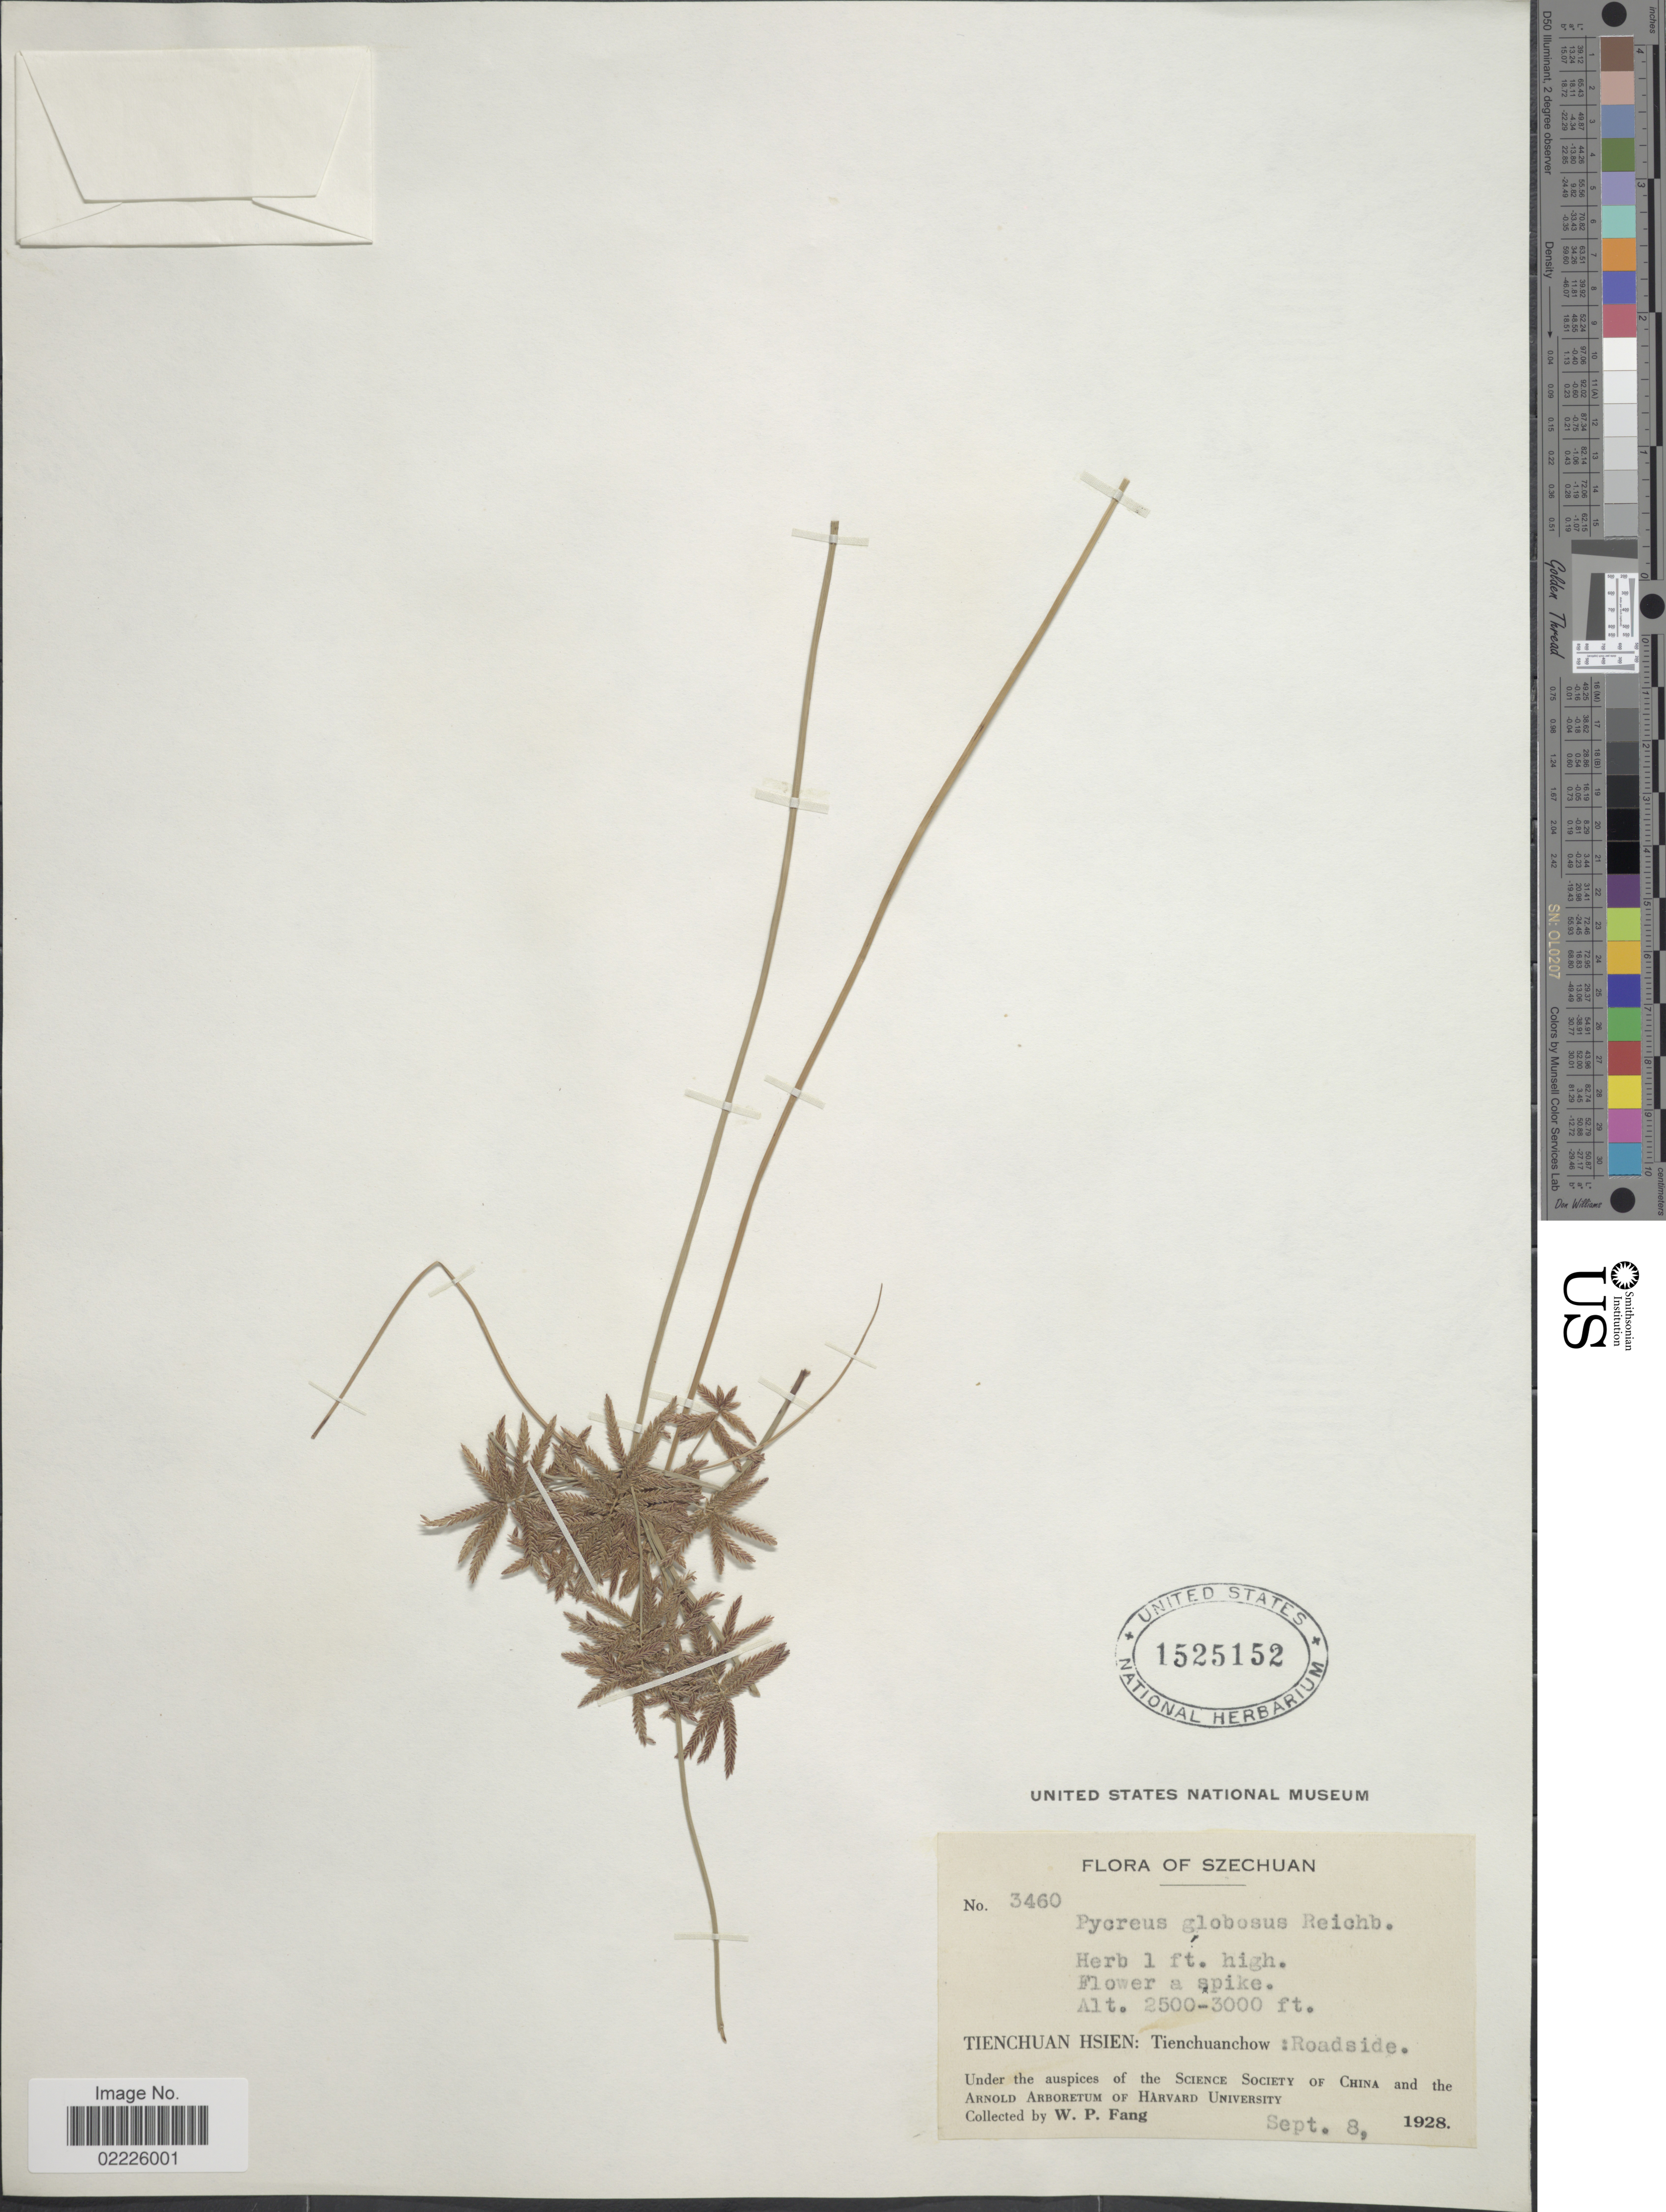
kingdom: Plantae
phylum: Tracheophyta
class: Liliopsida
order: Poales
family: Cyperaceae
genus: Cyperus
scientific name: Cyperus flavidus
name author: Retz.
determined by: Strong, Mark T., (BOT), Smithsonian Institution - National Museum of Natural History (UNITED STATES)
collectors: W. P. Fang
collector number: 3460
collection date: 1928-09-08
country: China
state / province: Sichuan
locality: Szechuan, Tienchuan Hsien: Tienchuanchow: Roadside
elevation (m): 762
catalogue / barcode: US 1525152